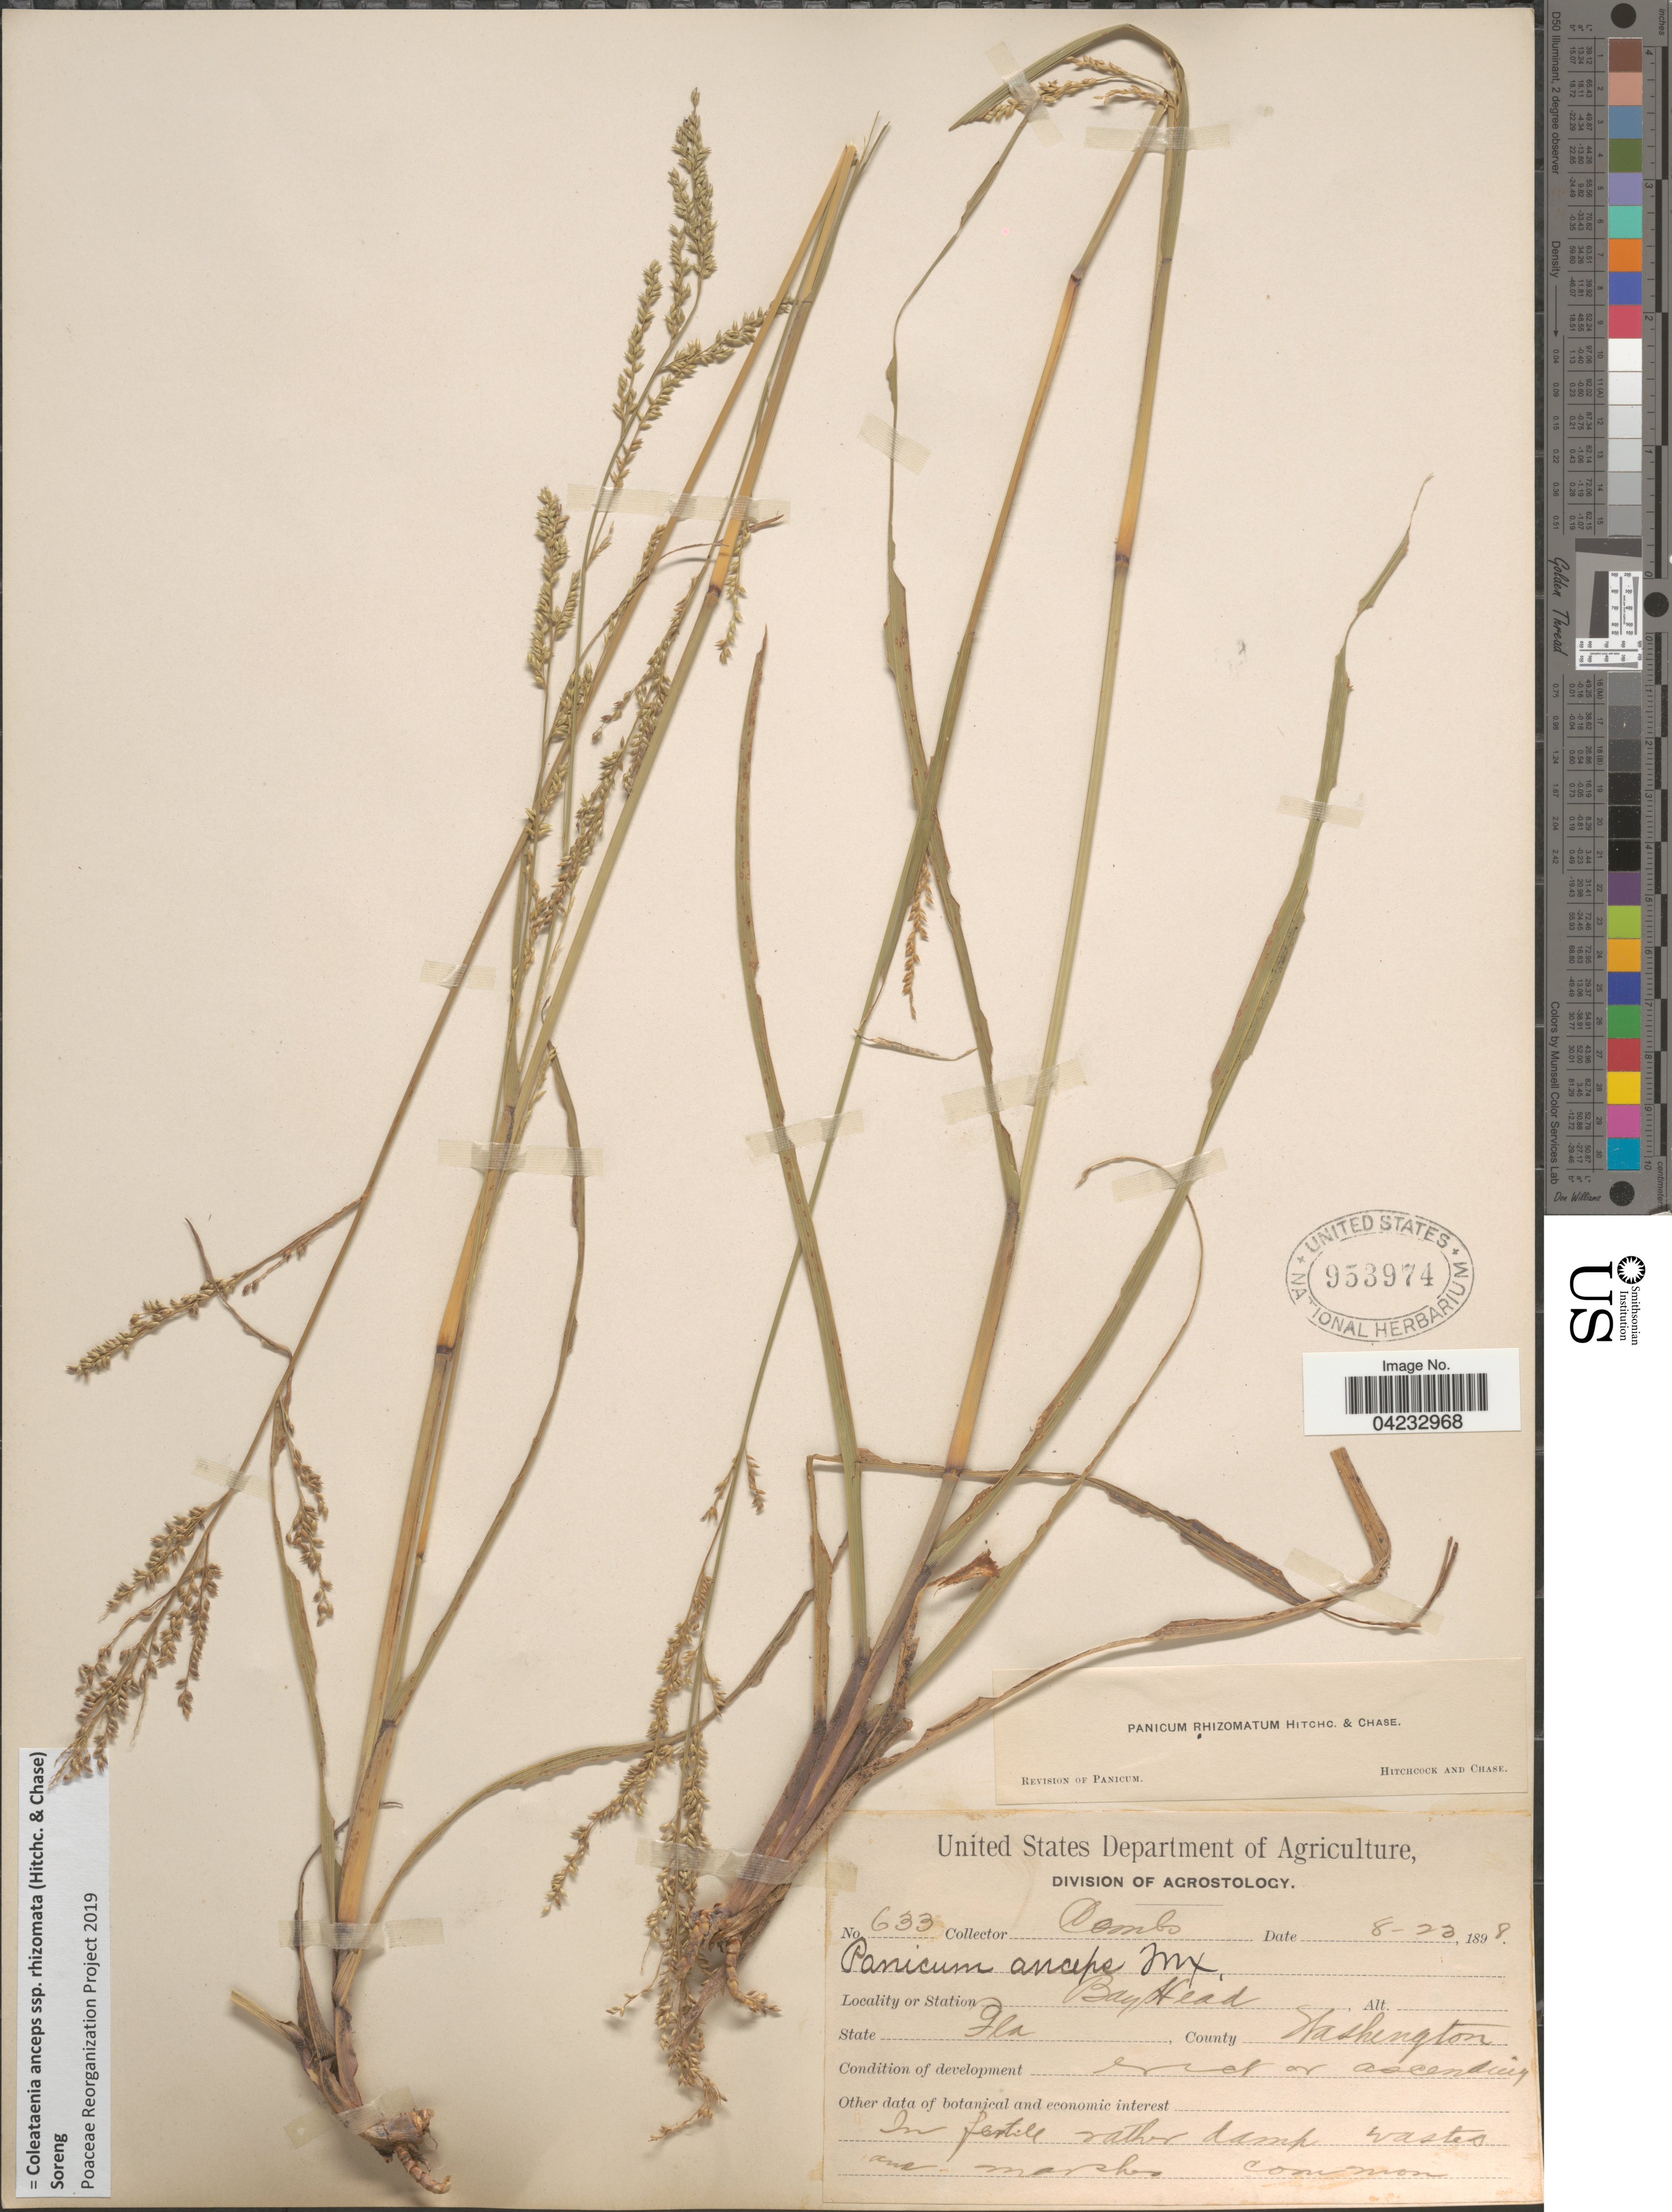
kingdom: Plantae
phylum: Tracheophyta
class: Liliopsida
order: Poales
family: Poaceae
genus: Coleataenia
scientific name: Coleataenia anceps subsp. rhizomata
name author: (Hitchc. & Chase) Soreng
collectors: -. Combs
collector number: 633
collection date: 1898-08-23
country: United States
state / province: Florida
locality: Bay Head. County Washington.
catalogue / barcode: US 953974